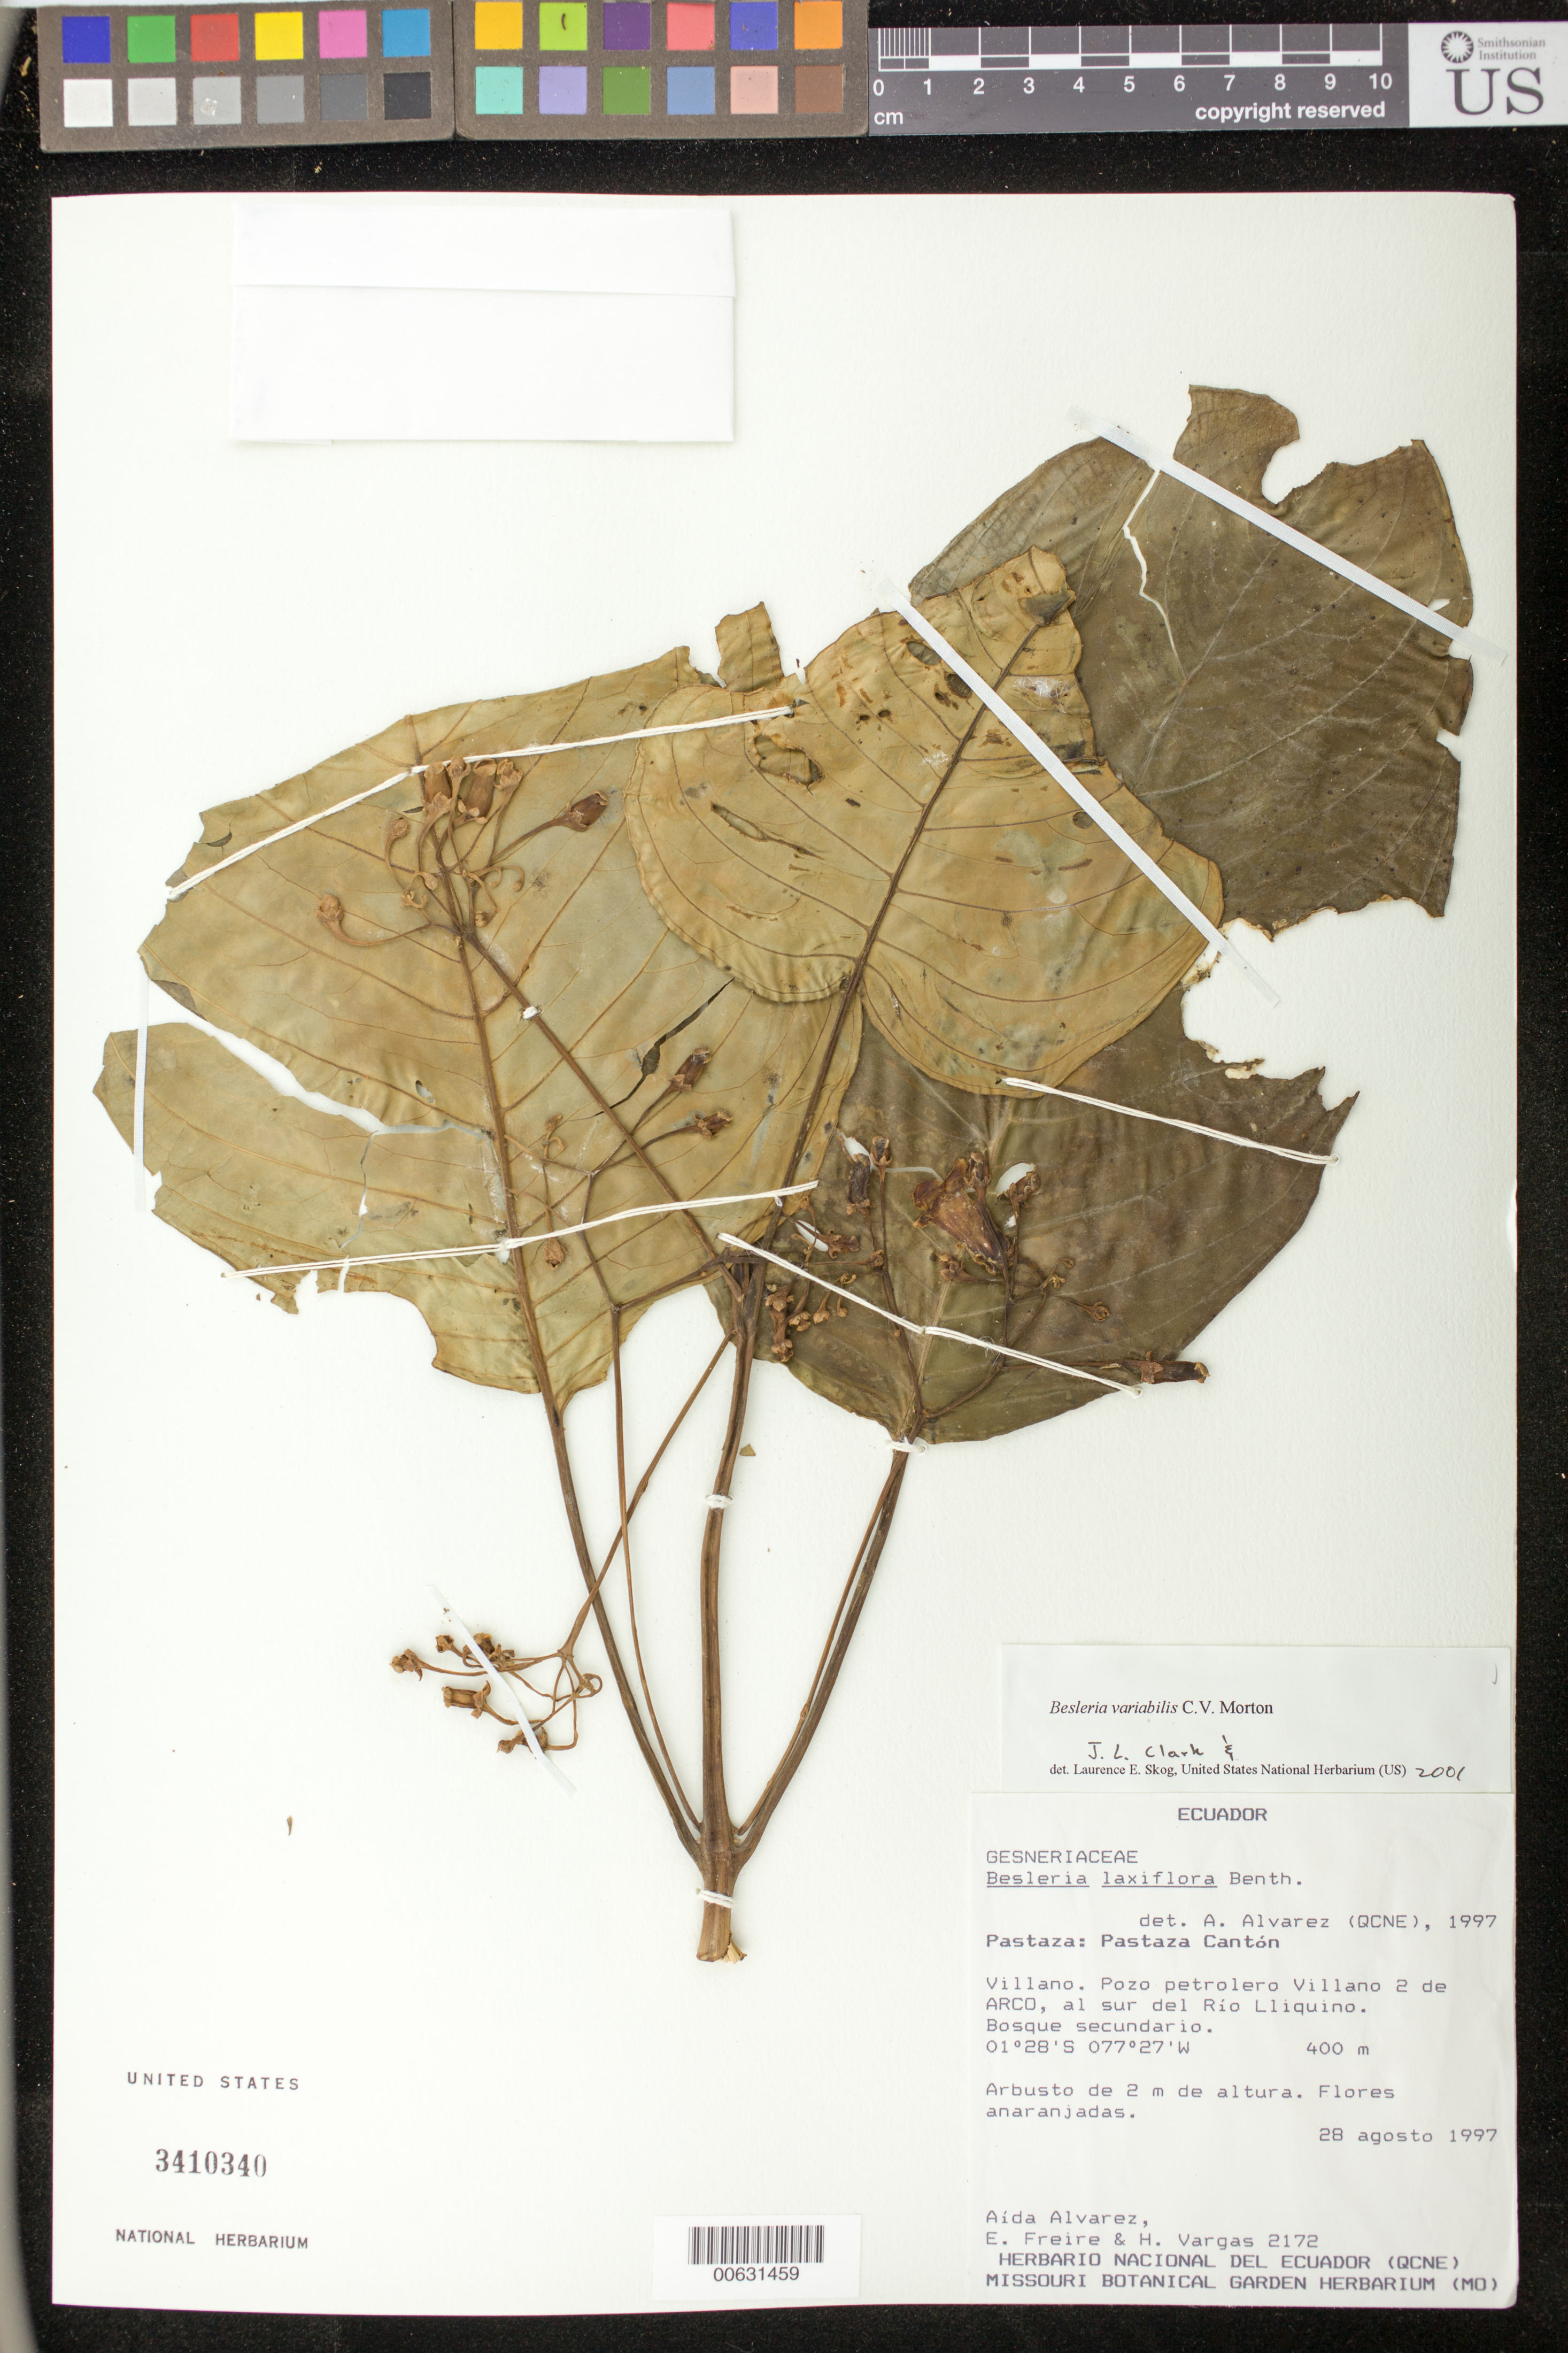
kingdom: Plantae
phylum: Tracheophyta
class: Magnoliopsida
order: Lamiales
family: Gesneriaceae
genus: Besleria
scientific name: Besleria variabilis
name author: C.V. Morton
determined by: Clark, J. L.; Skog, Laurence E.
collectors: A. Alvarez, E. Freire & H. Vargas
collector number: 2172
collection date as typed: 28 Aug 1997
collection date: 1997-08-28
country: Ecuador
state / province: Pastaza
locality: Pastaza Cantón; Villano, Pozo petrolero Villano 2 de ARCO, al sur del Río Lliquino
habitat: Bosque secundario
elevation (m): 400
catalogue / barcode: US 3410340